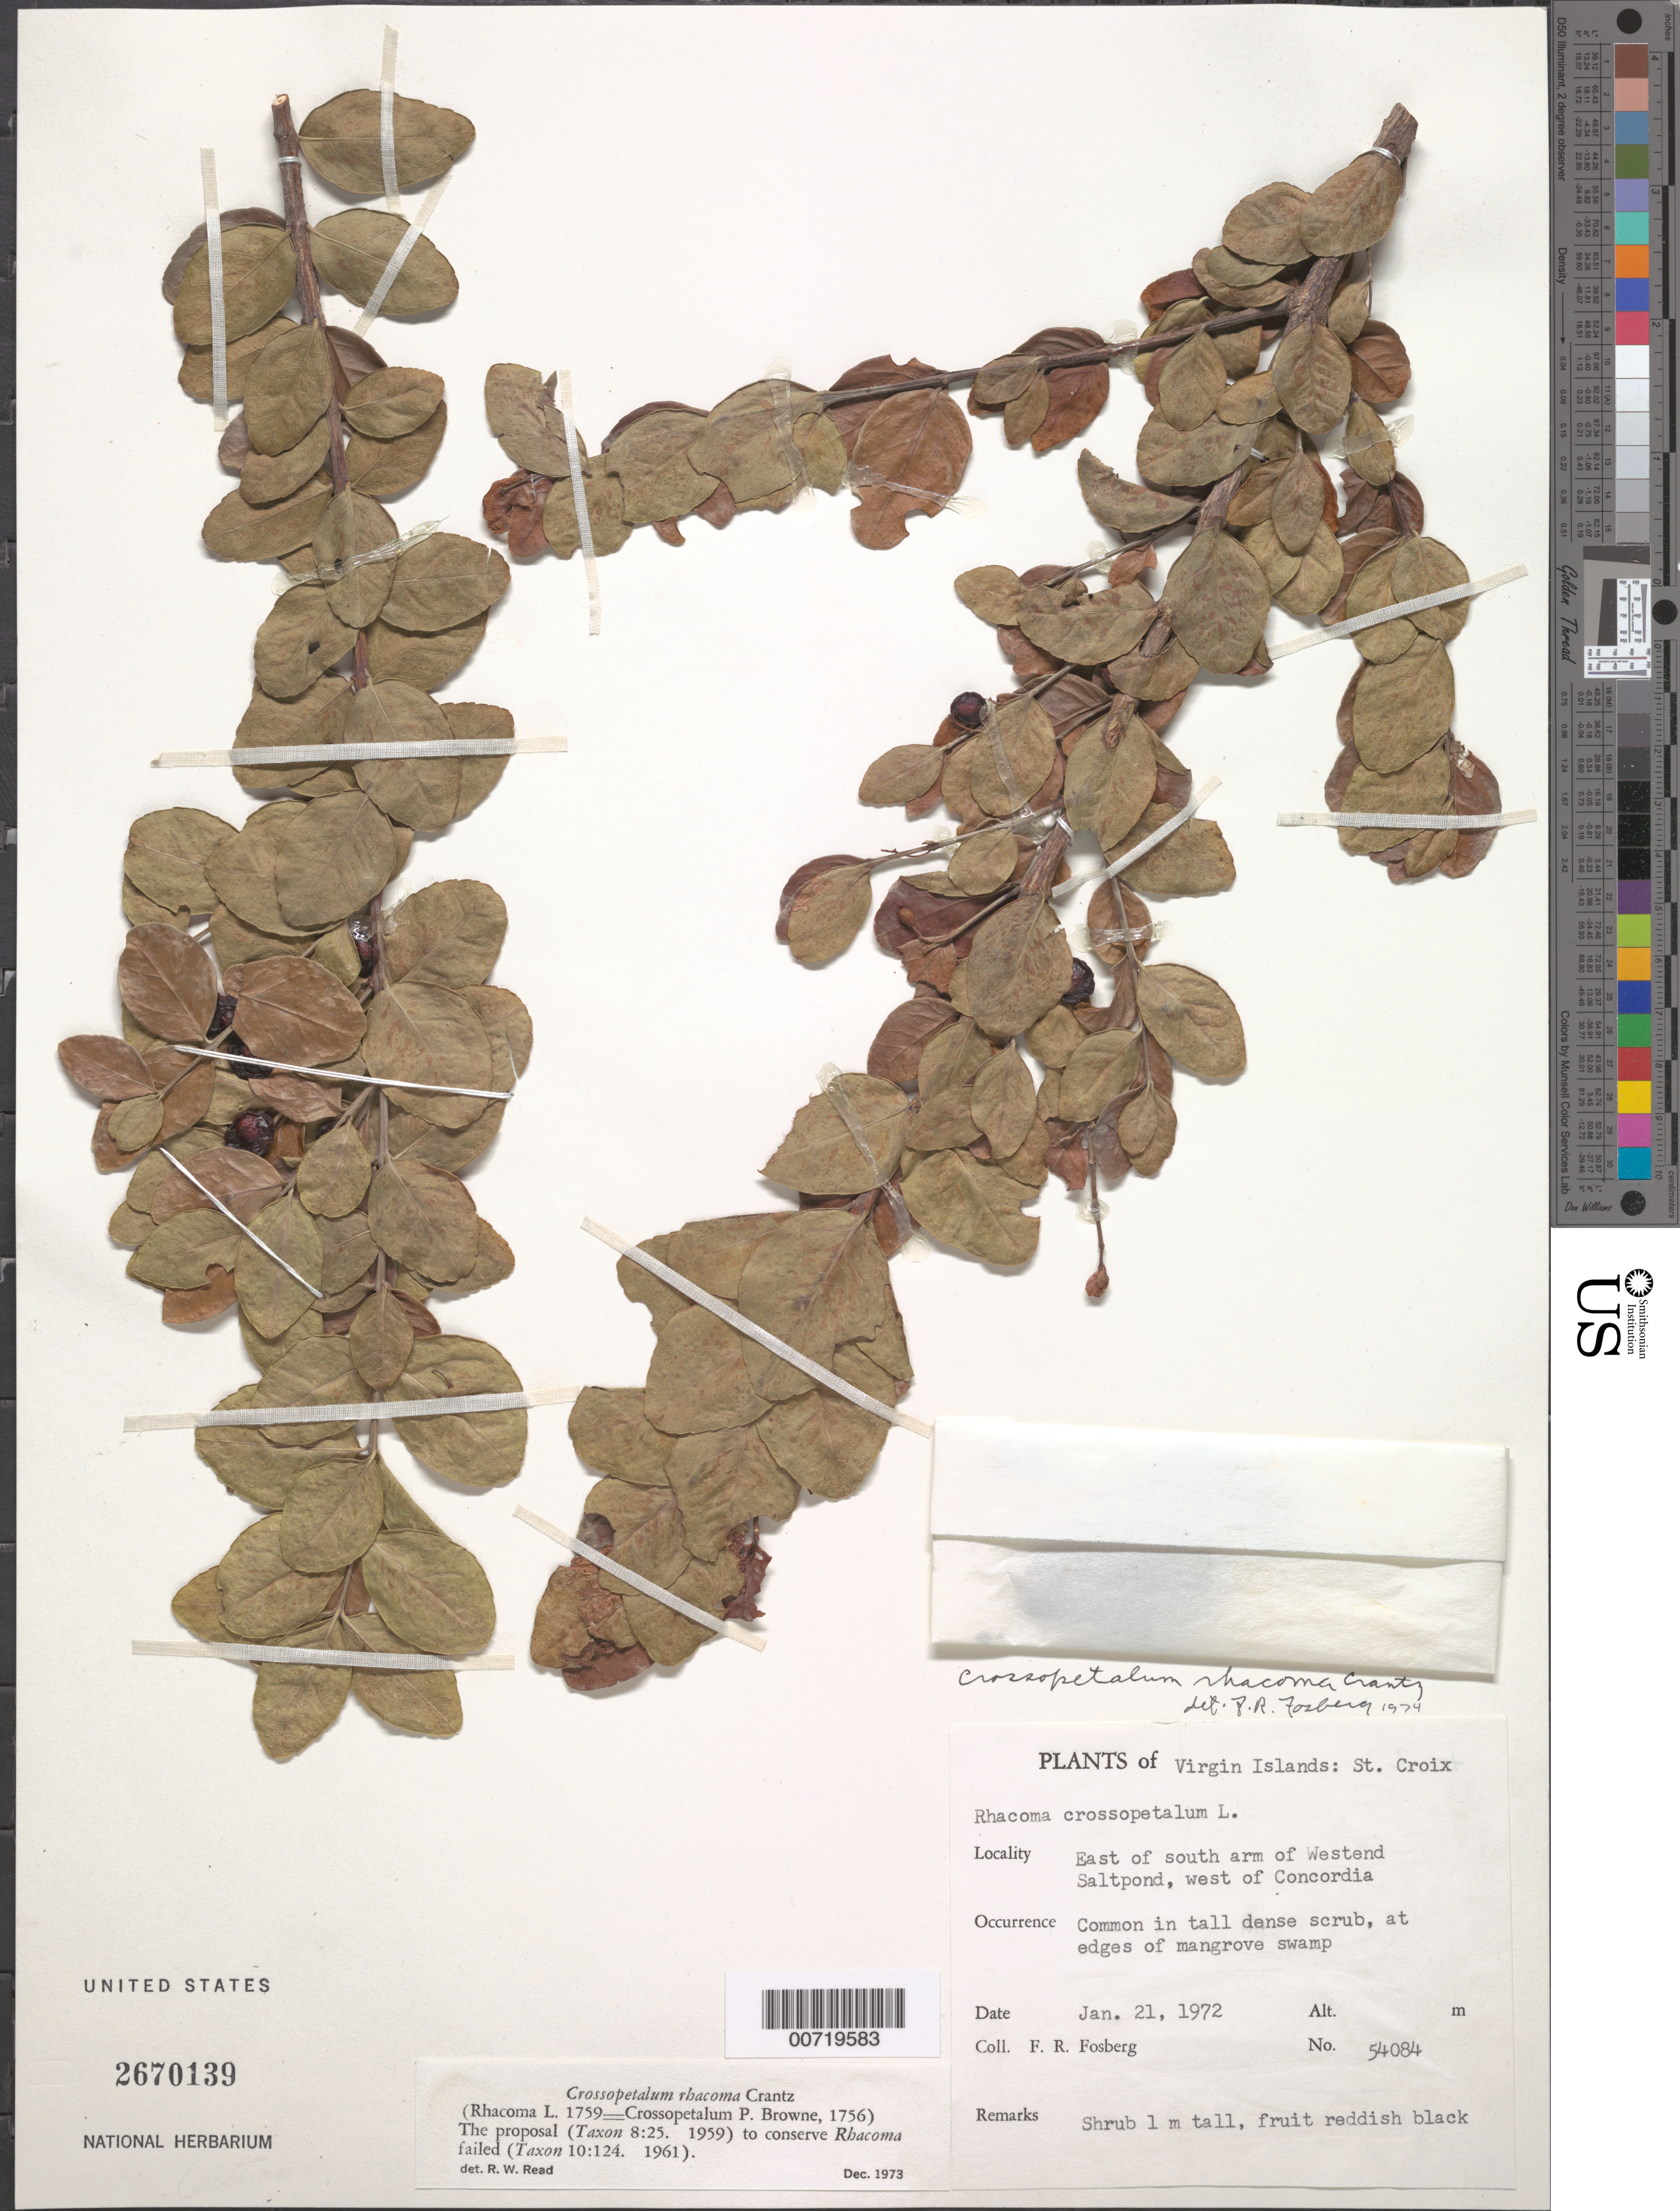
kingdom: Plantae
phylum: Tracheophyta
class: Magnoliopsida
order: Celastrales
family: Celastraceae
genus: Crossopetalum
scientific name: Crossopetalum rhacoma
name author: Crantz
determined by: Read, Robert W., (US), NMNH (UNITED STATES)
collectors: F. R. Fosberg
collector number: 54084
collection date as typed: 21 Jan 1972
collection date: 1972-01-21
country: U.S. Virgin Islands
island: St. Croix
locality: Westend Saltpond, E of South Arm of; W of Concordia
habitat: Tall dense scrub, at edges of mangroves swamp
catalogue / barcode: US 2670139